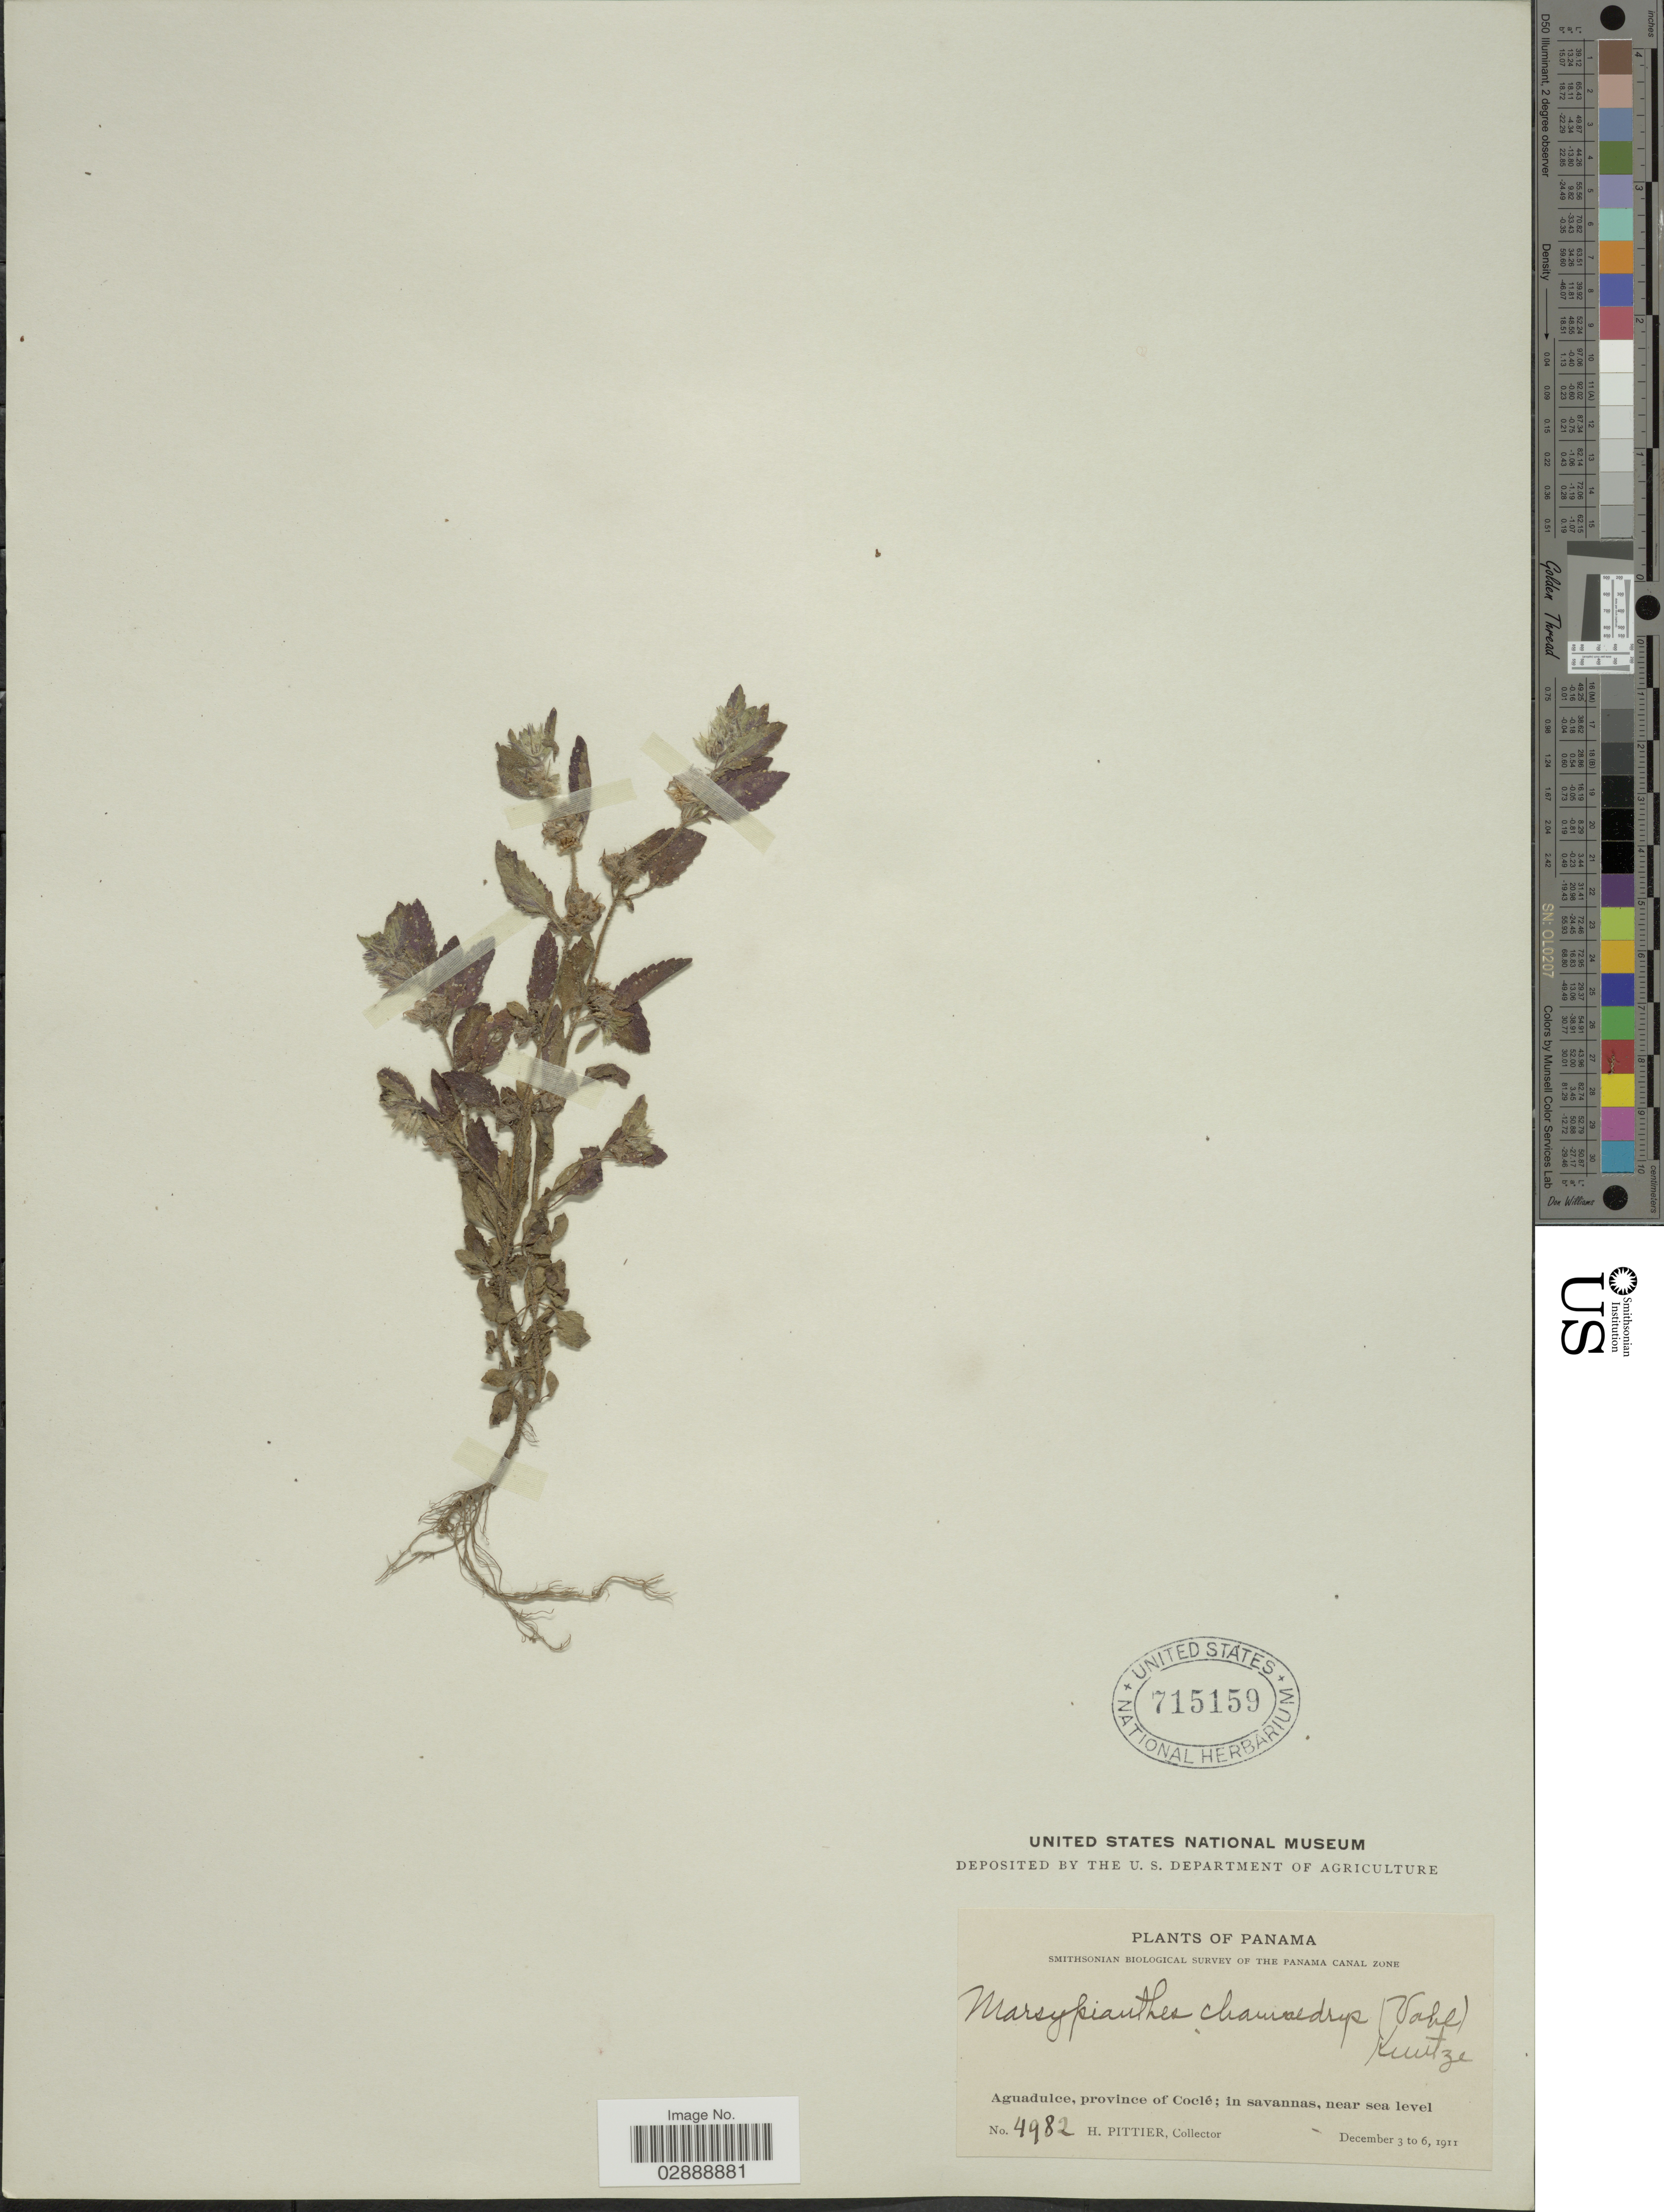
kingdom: Plantae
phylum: Tracheophyta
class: Magnoliopsida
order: Lamiales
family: Lamiaceae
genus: Marsypianthes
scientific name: Marsypianthes chamaedrys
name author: (Vahl) Kuntze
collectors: H. F. Pittier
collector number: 4982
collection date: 1911-12-03/1911-12-06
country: Panama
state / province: Coclé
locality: Aguadulce.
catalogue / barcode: US 715159